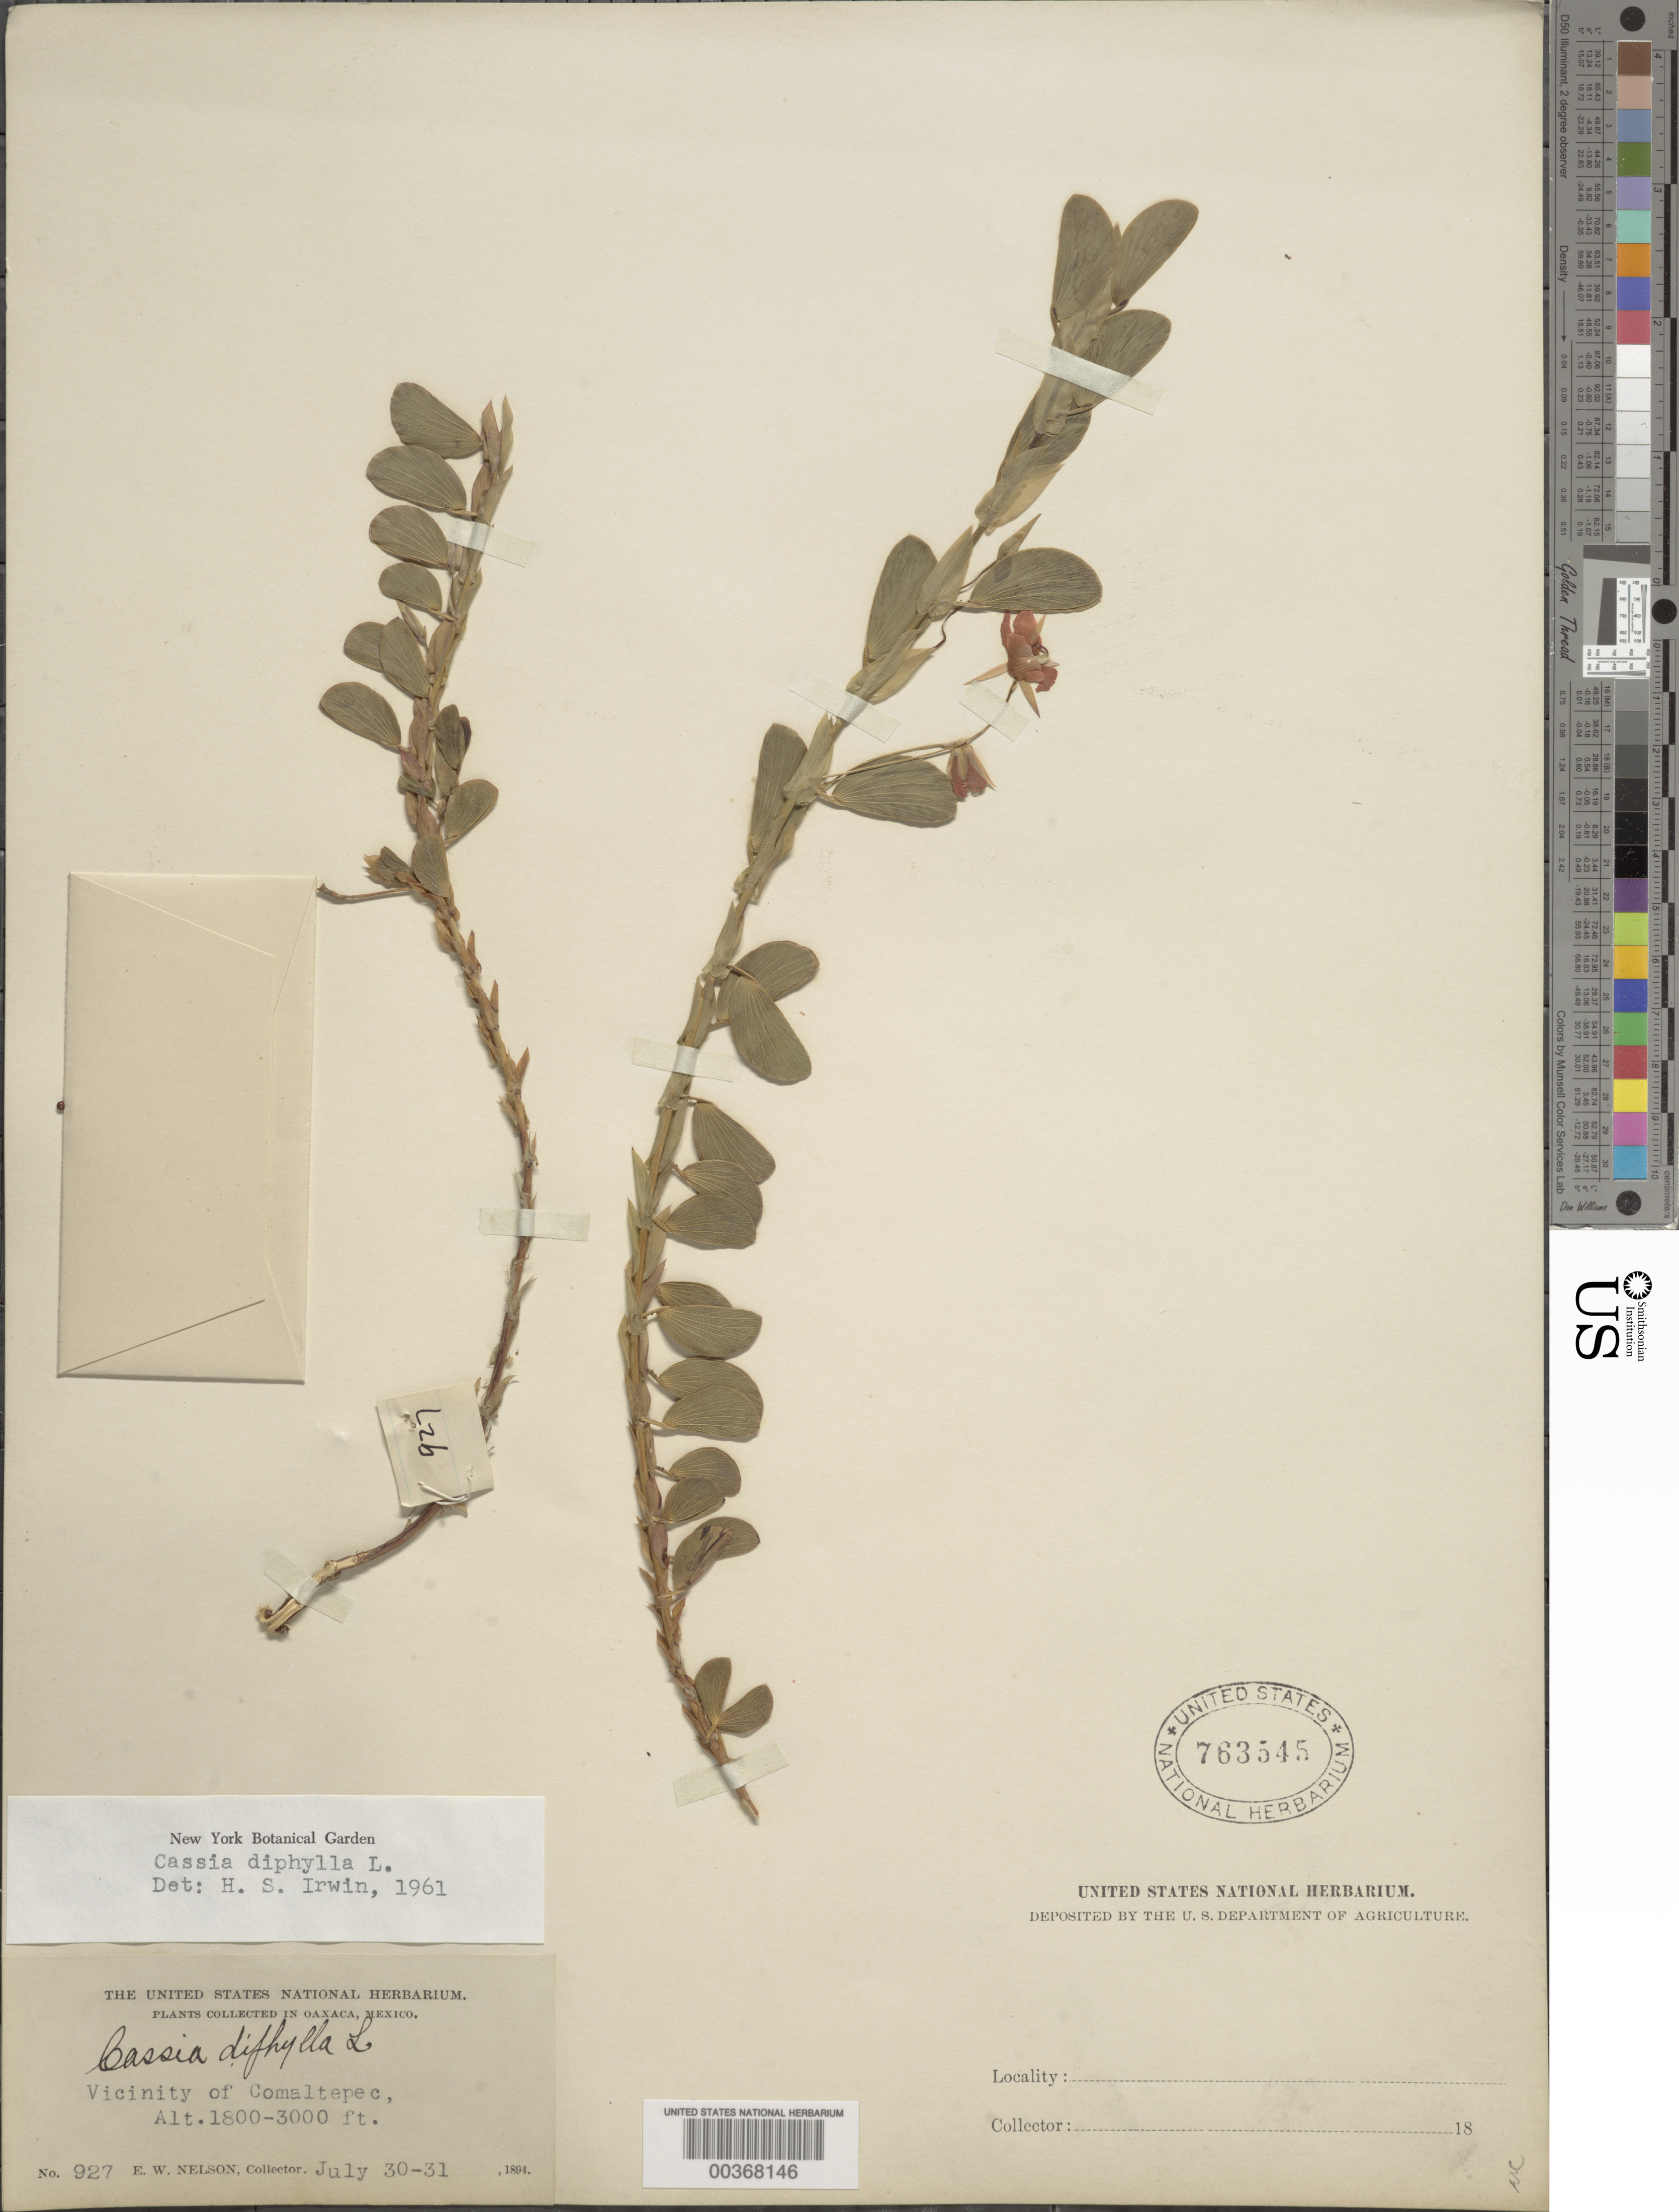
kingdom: Plantae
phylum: Tracheophyta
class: Magnoliopsida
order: Fabales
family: Fabaceae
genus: Chamaecrista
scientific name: Chamaecrista diphylla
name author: (L.) Greene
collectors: E. W. Nelson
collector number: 927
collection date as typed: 30 Jul 1894 to 31 Jul 1894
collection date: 1894-07-30/1894-07-31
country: Mexico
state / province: Oaxaca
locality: Vicinity of comaltepec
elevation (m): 549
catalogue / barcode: US 763545